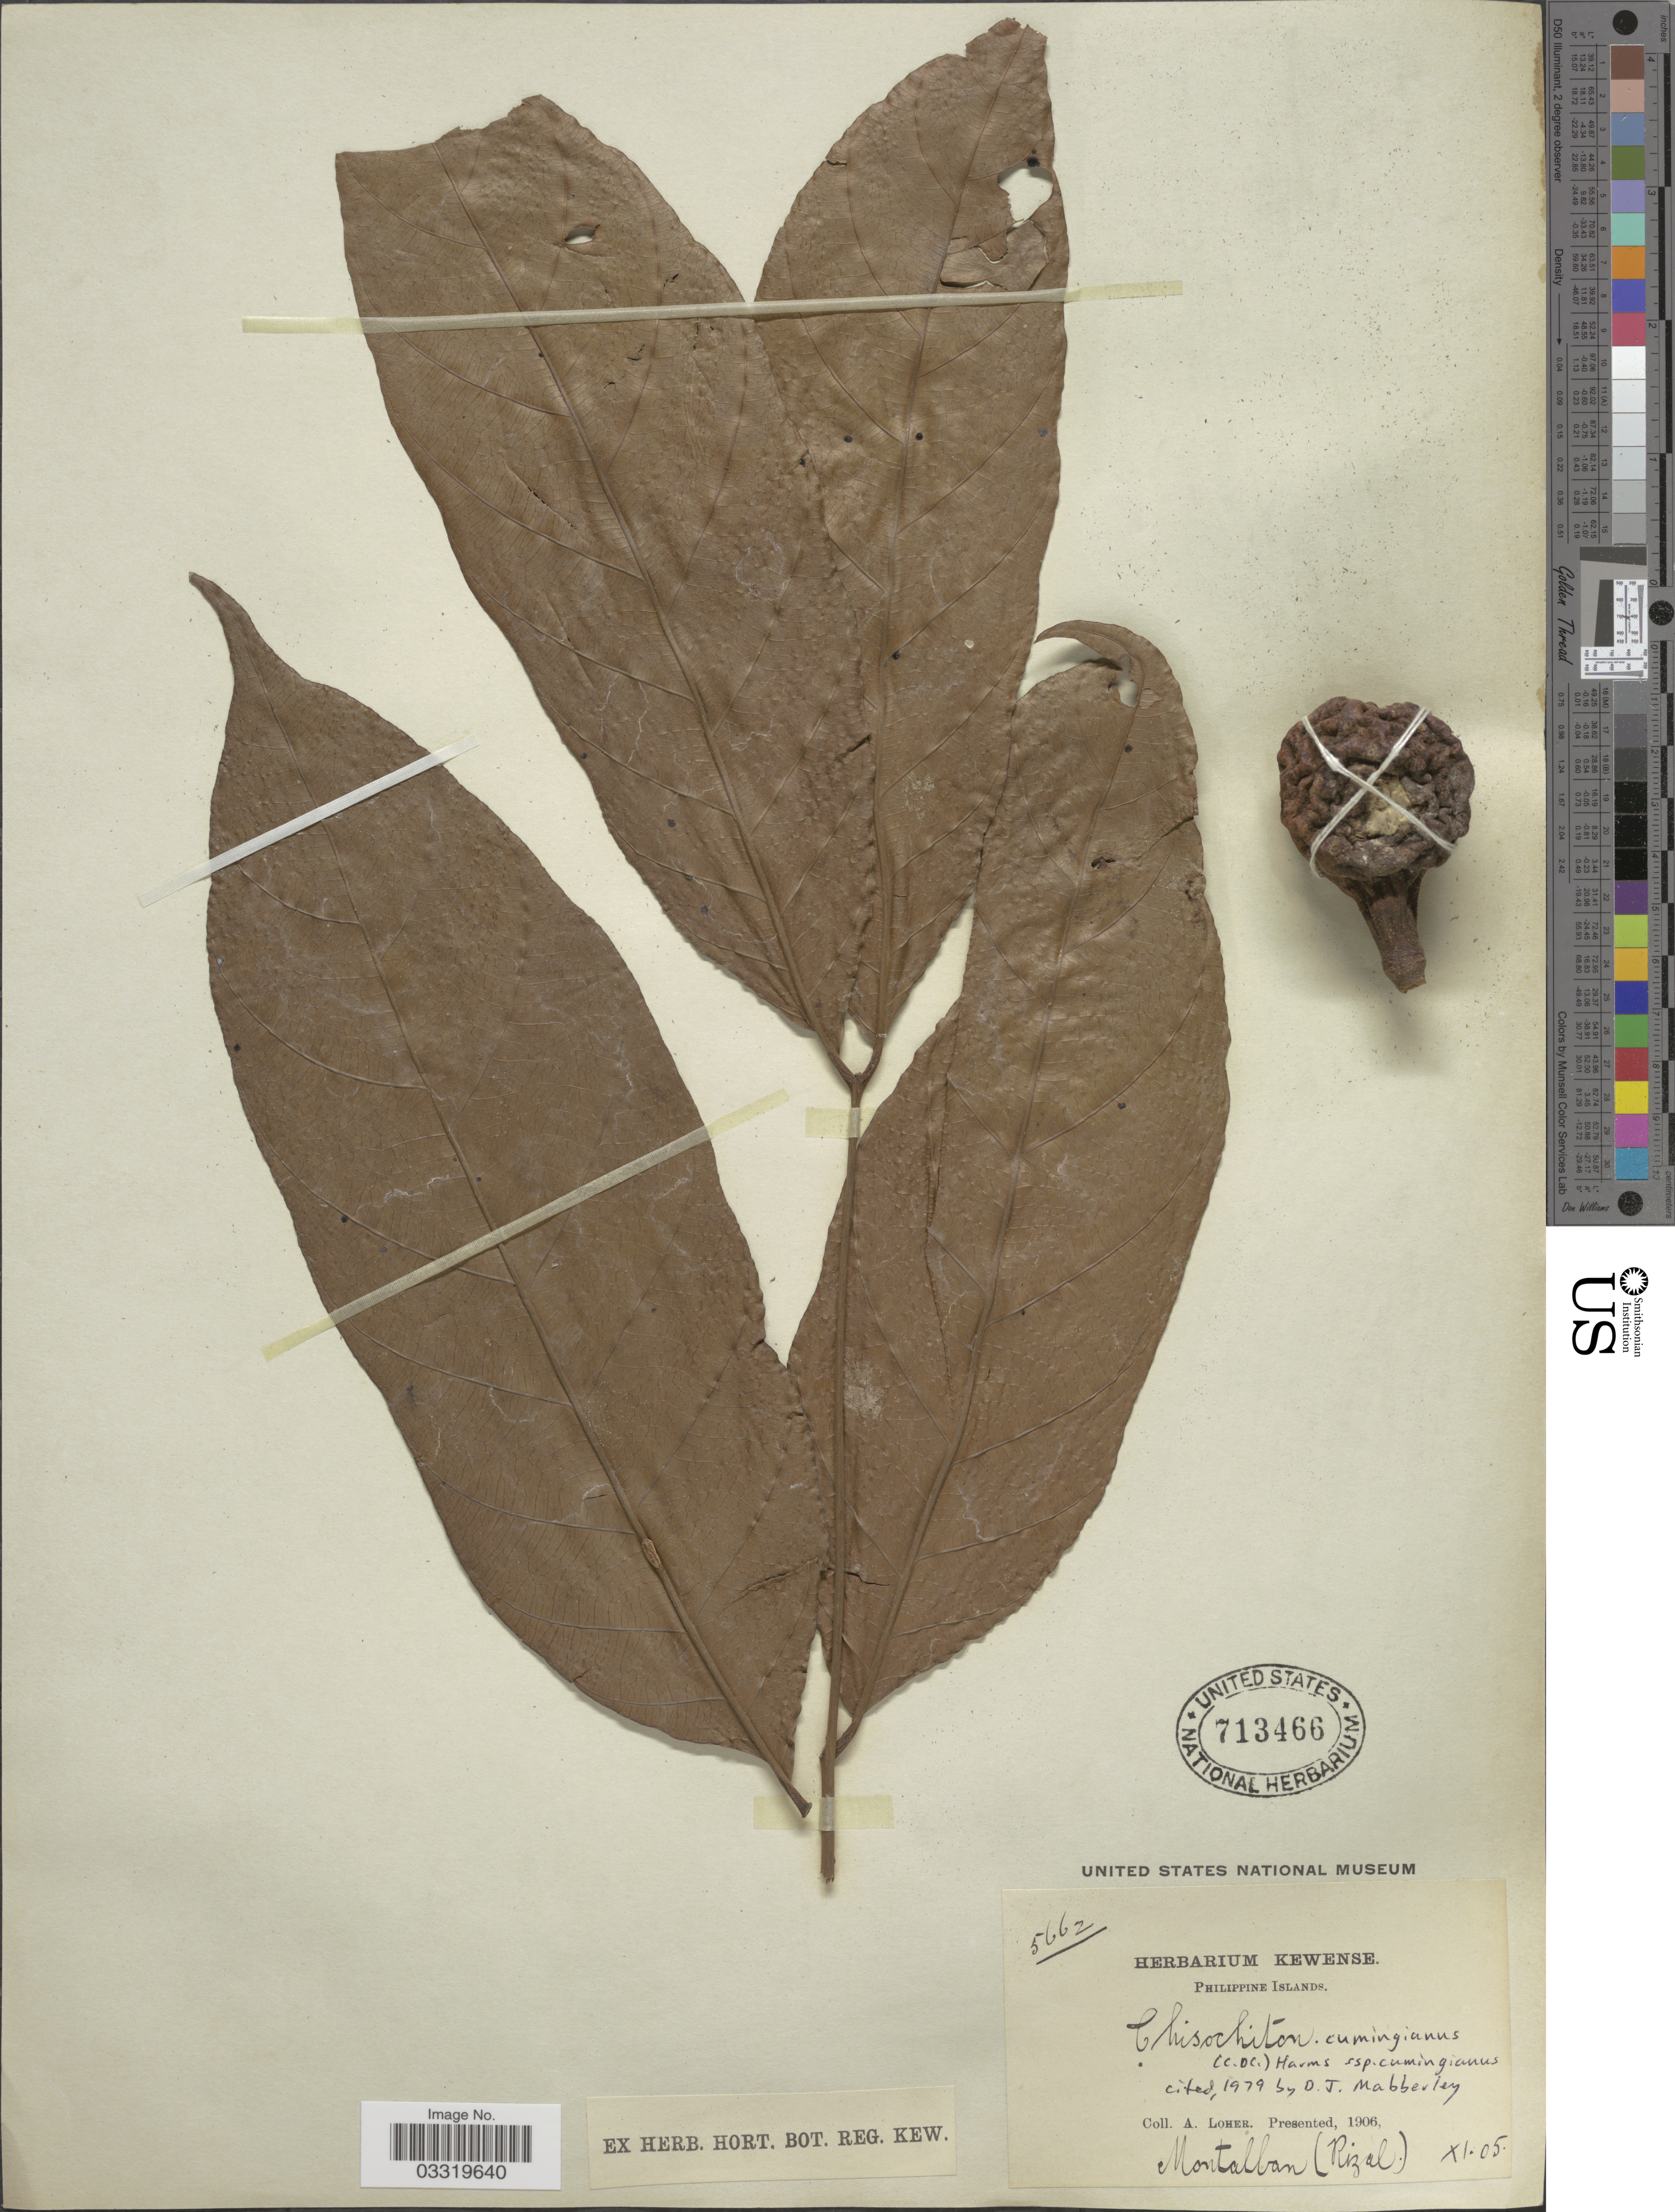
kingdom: Plantae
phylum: Tracheophyta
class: Magnoliopsida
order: Sapindales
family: Meliaceae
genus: Chisocheton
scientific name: Chisocheton cumingianus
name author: (C. DC.) Harms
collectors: A. Loher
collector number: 5662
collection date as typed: Transcribed d/m/y: /11/5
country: Philippines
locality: Philippine Islands. Montalban (Rizal).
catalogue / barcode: US 713466